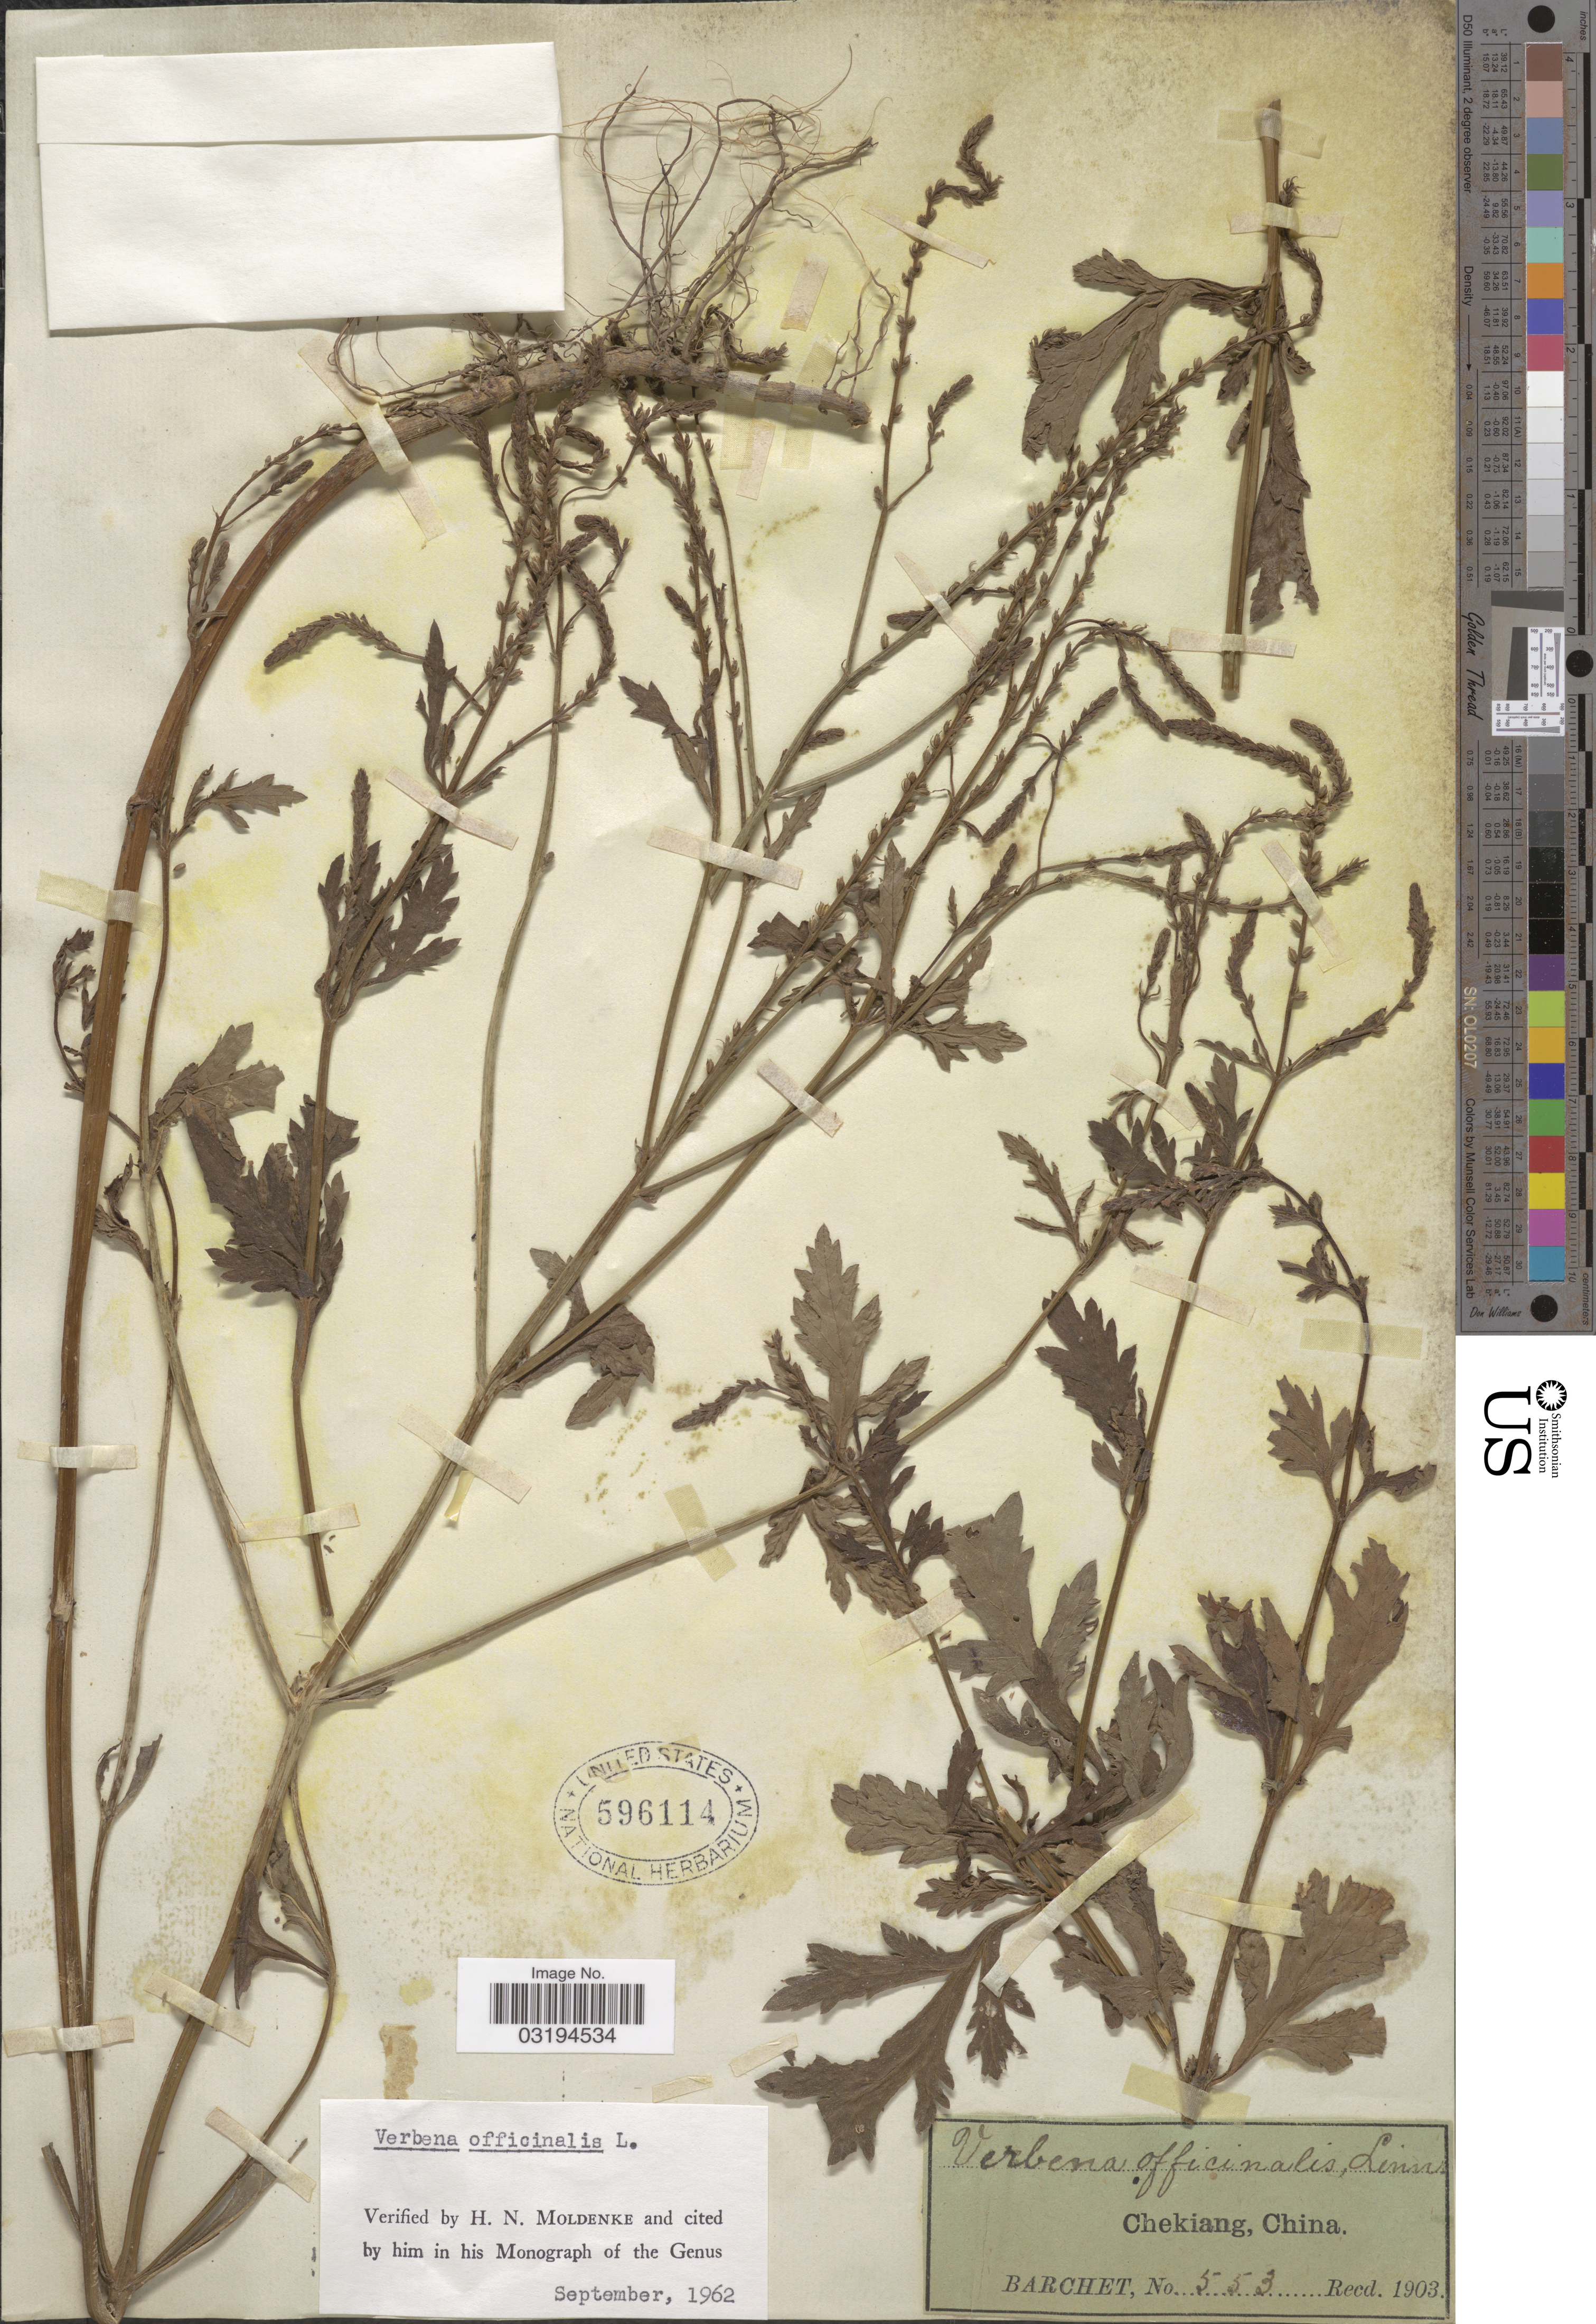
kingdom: Plantae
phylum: Tracheophyta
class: Magnoliopsida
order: Lamiales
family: Verbenaceae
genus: Verbena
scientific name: Verbena officinalis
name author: L.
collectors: Barchet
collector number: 553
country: China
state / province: Zhejiang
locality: Chekiang.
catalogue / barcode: US 596114